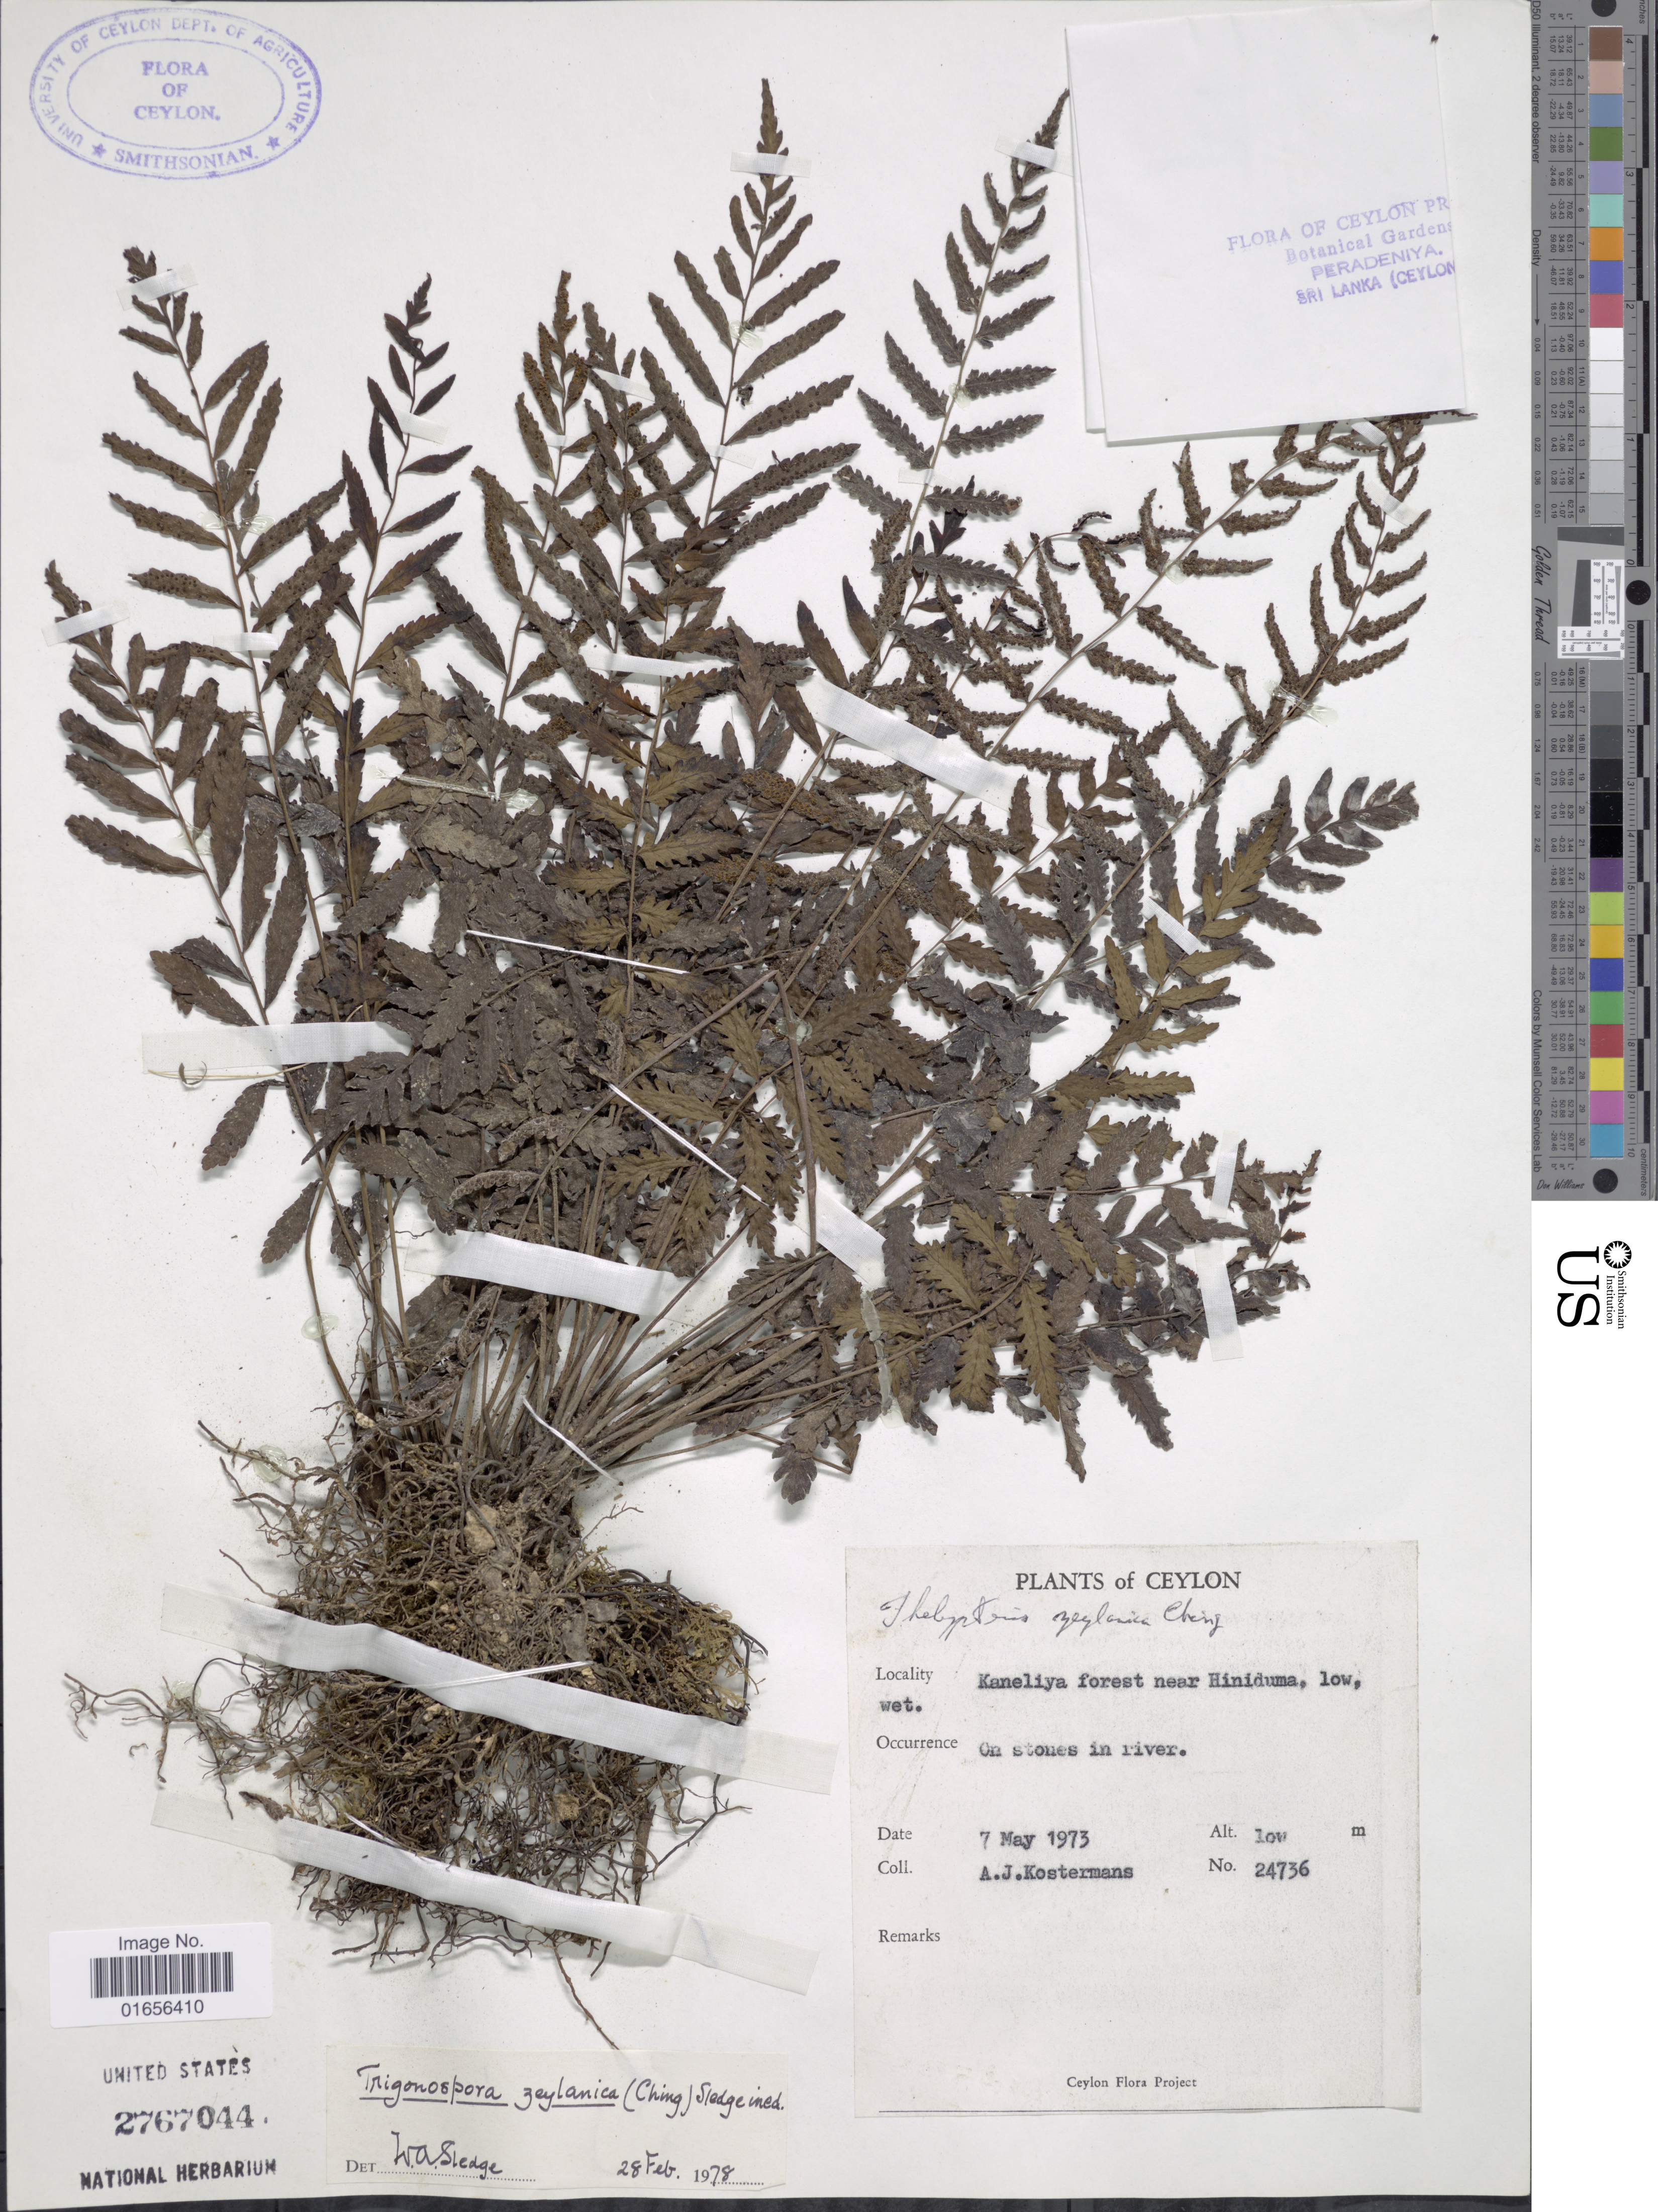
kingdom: Plantae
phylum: Tracheophyta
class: Polypodiopsida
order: Polypodiales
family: Thelypteridaceae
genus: Trigonospora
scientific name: Trigonospora ciliata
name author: (Benth.) Holttum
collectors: A. J. G. Kostermans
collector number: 24736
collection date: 1973-05-07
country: Sri Lanka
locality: Ceylon, Kaneliya Forest near Hiniduma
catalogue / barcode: US 2767044